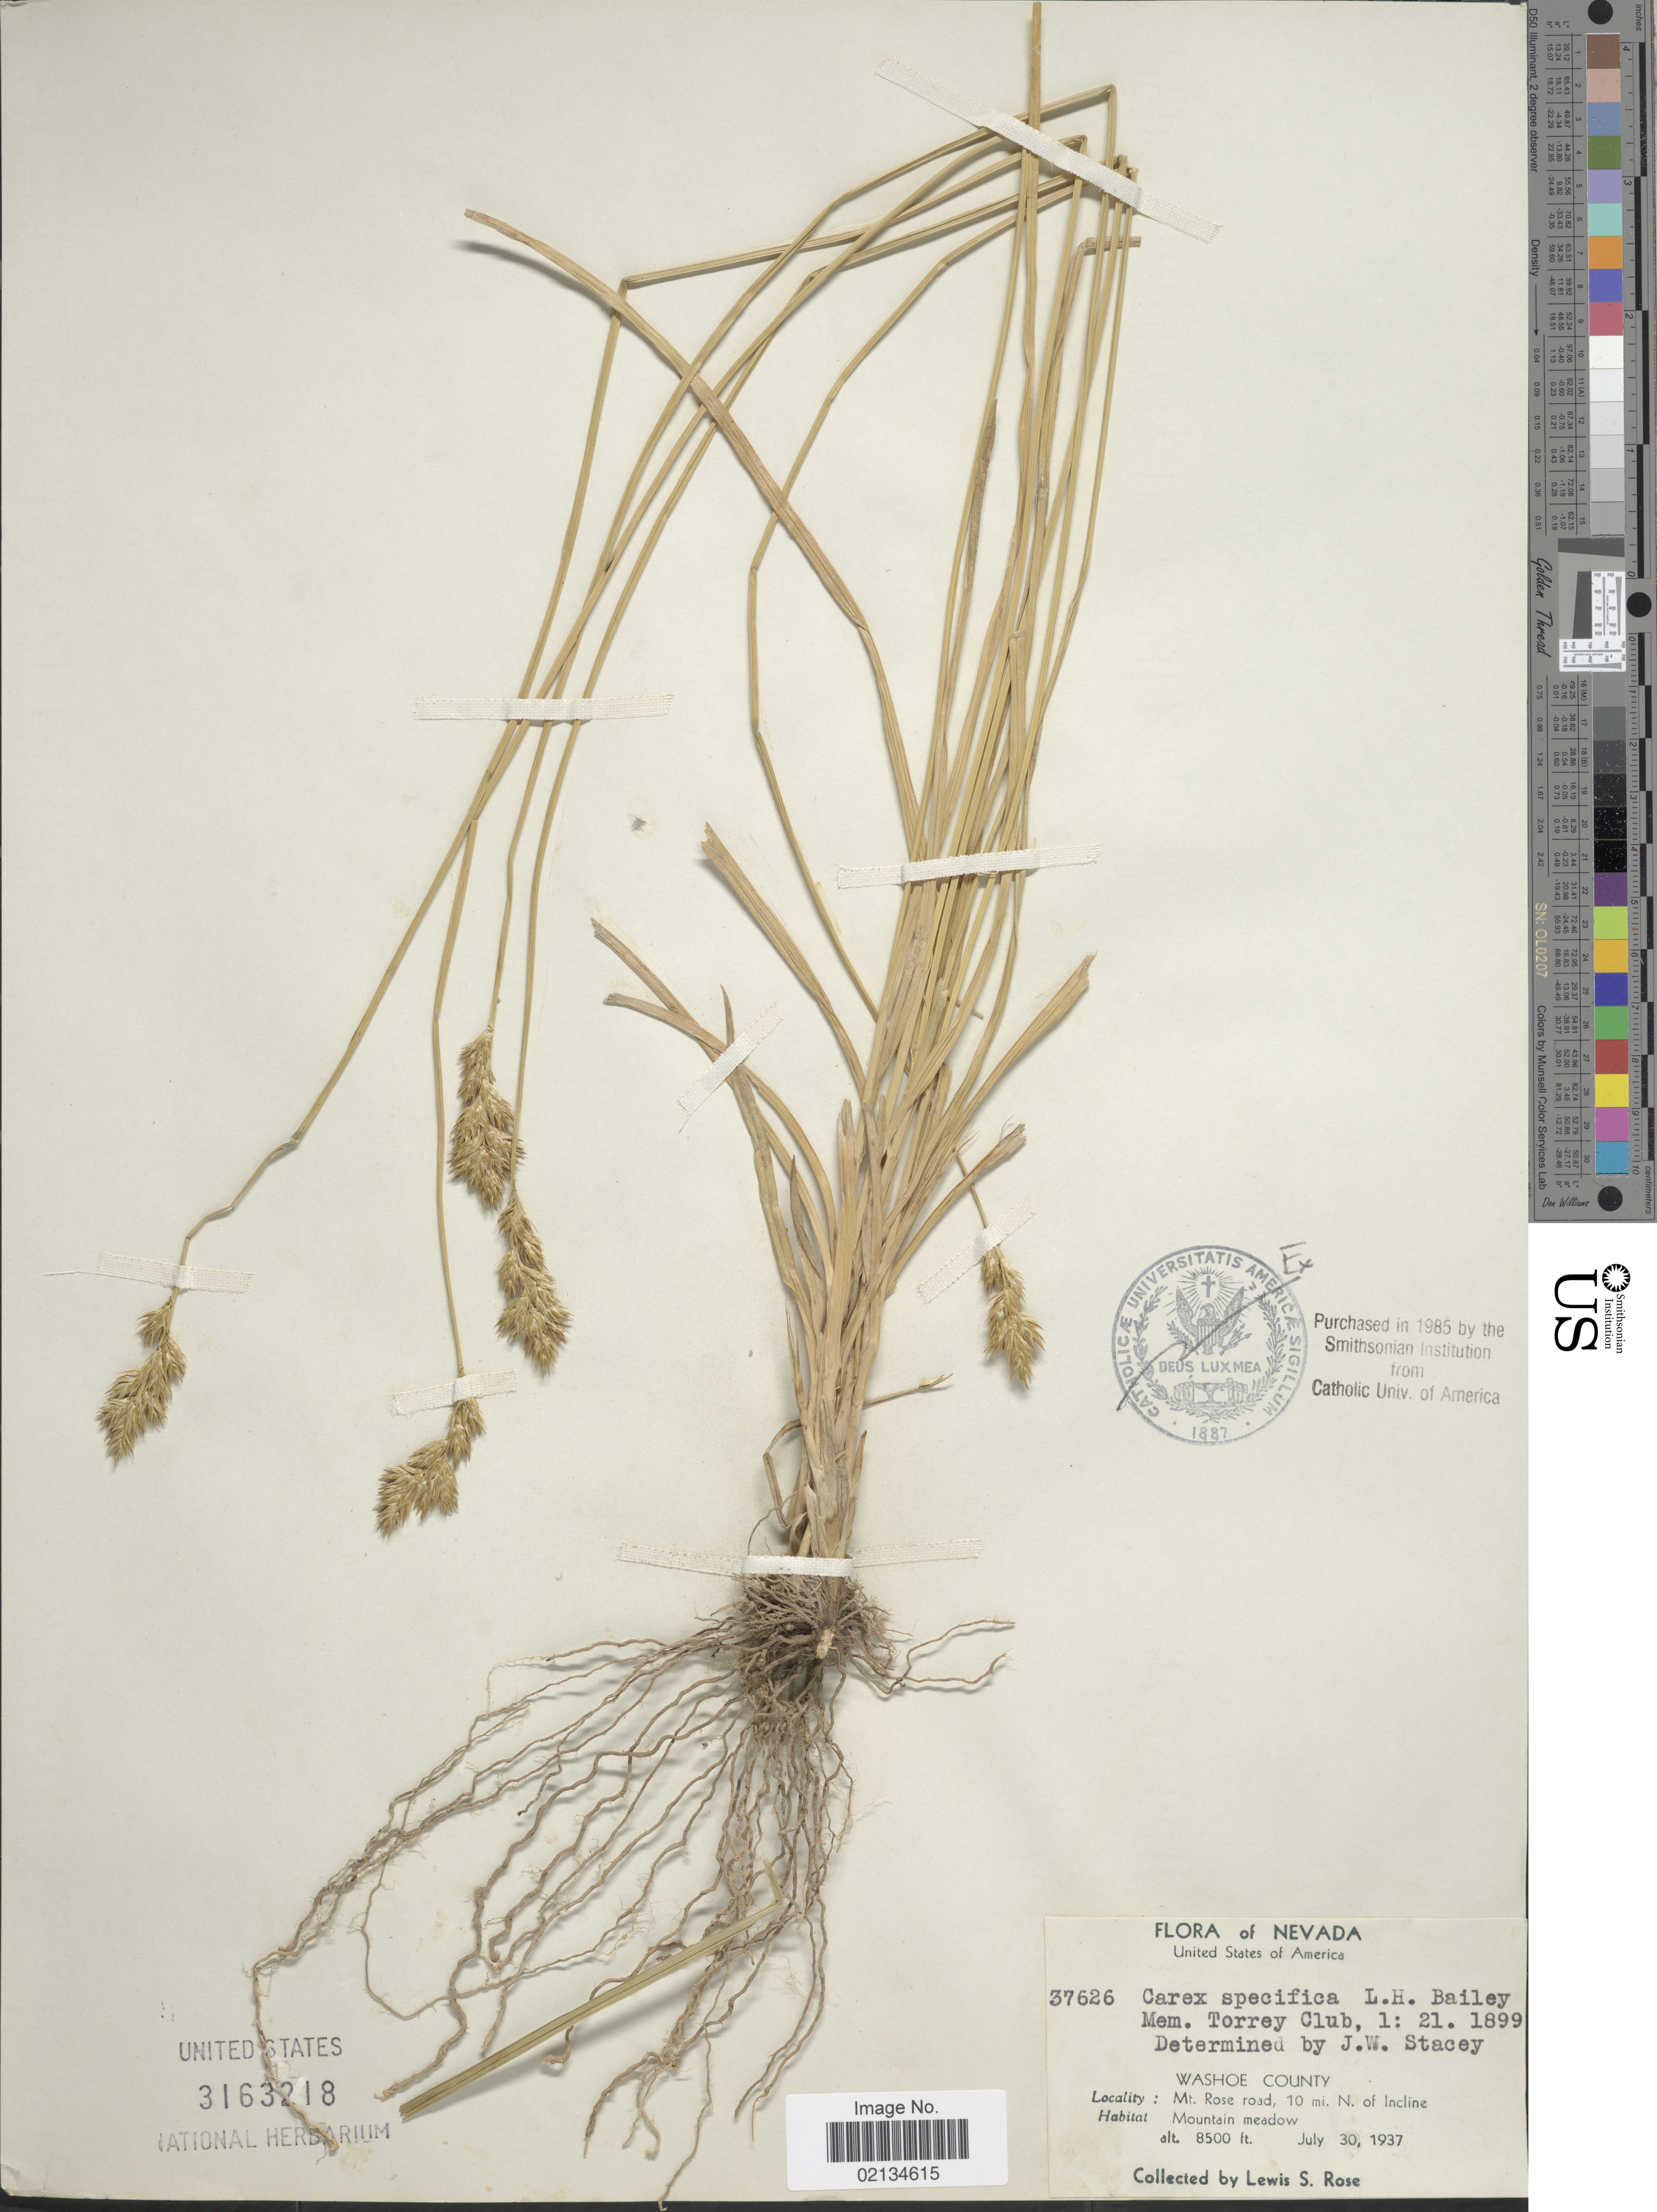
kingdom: Plantae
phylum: Tracheophyta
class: Liliopsida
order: Poales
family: Cyperaceae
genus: Carex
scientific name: Carex specifica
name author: L.H. Bailey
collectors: L. S. Rose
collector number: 37626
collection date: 1937-07-30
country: United States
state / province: Nevada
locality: Washoe County, Mt. Rose road, 10 mi. N. of Incline, Mountain meadow.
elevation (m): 2591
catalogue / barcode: US 3163218